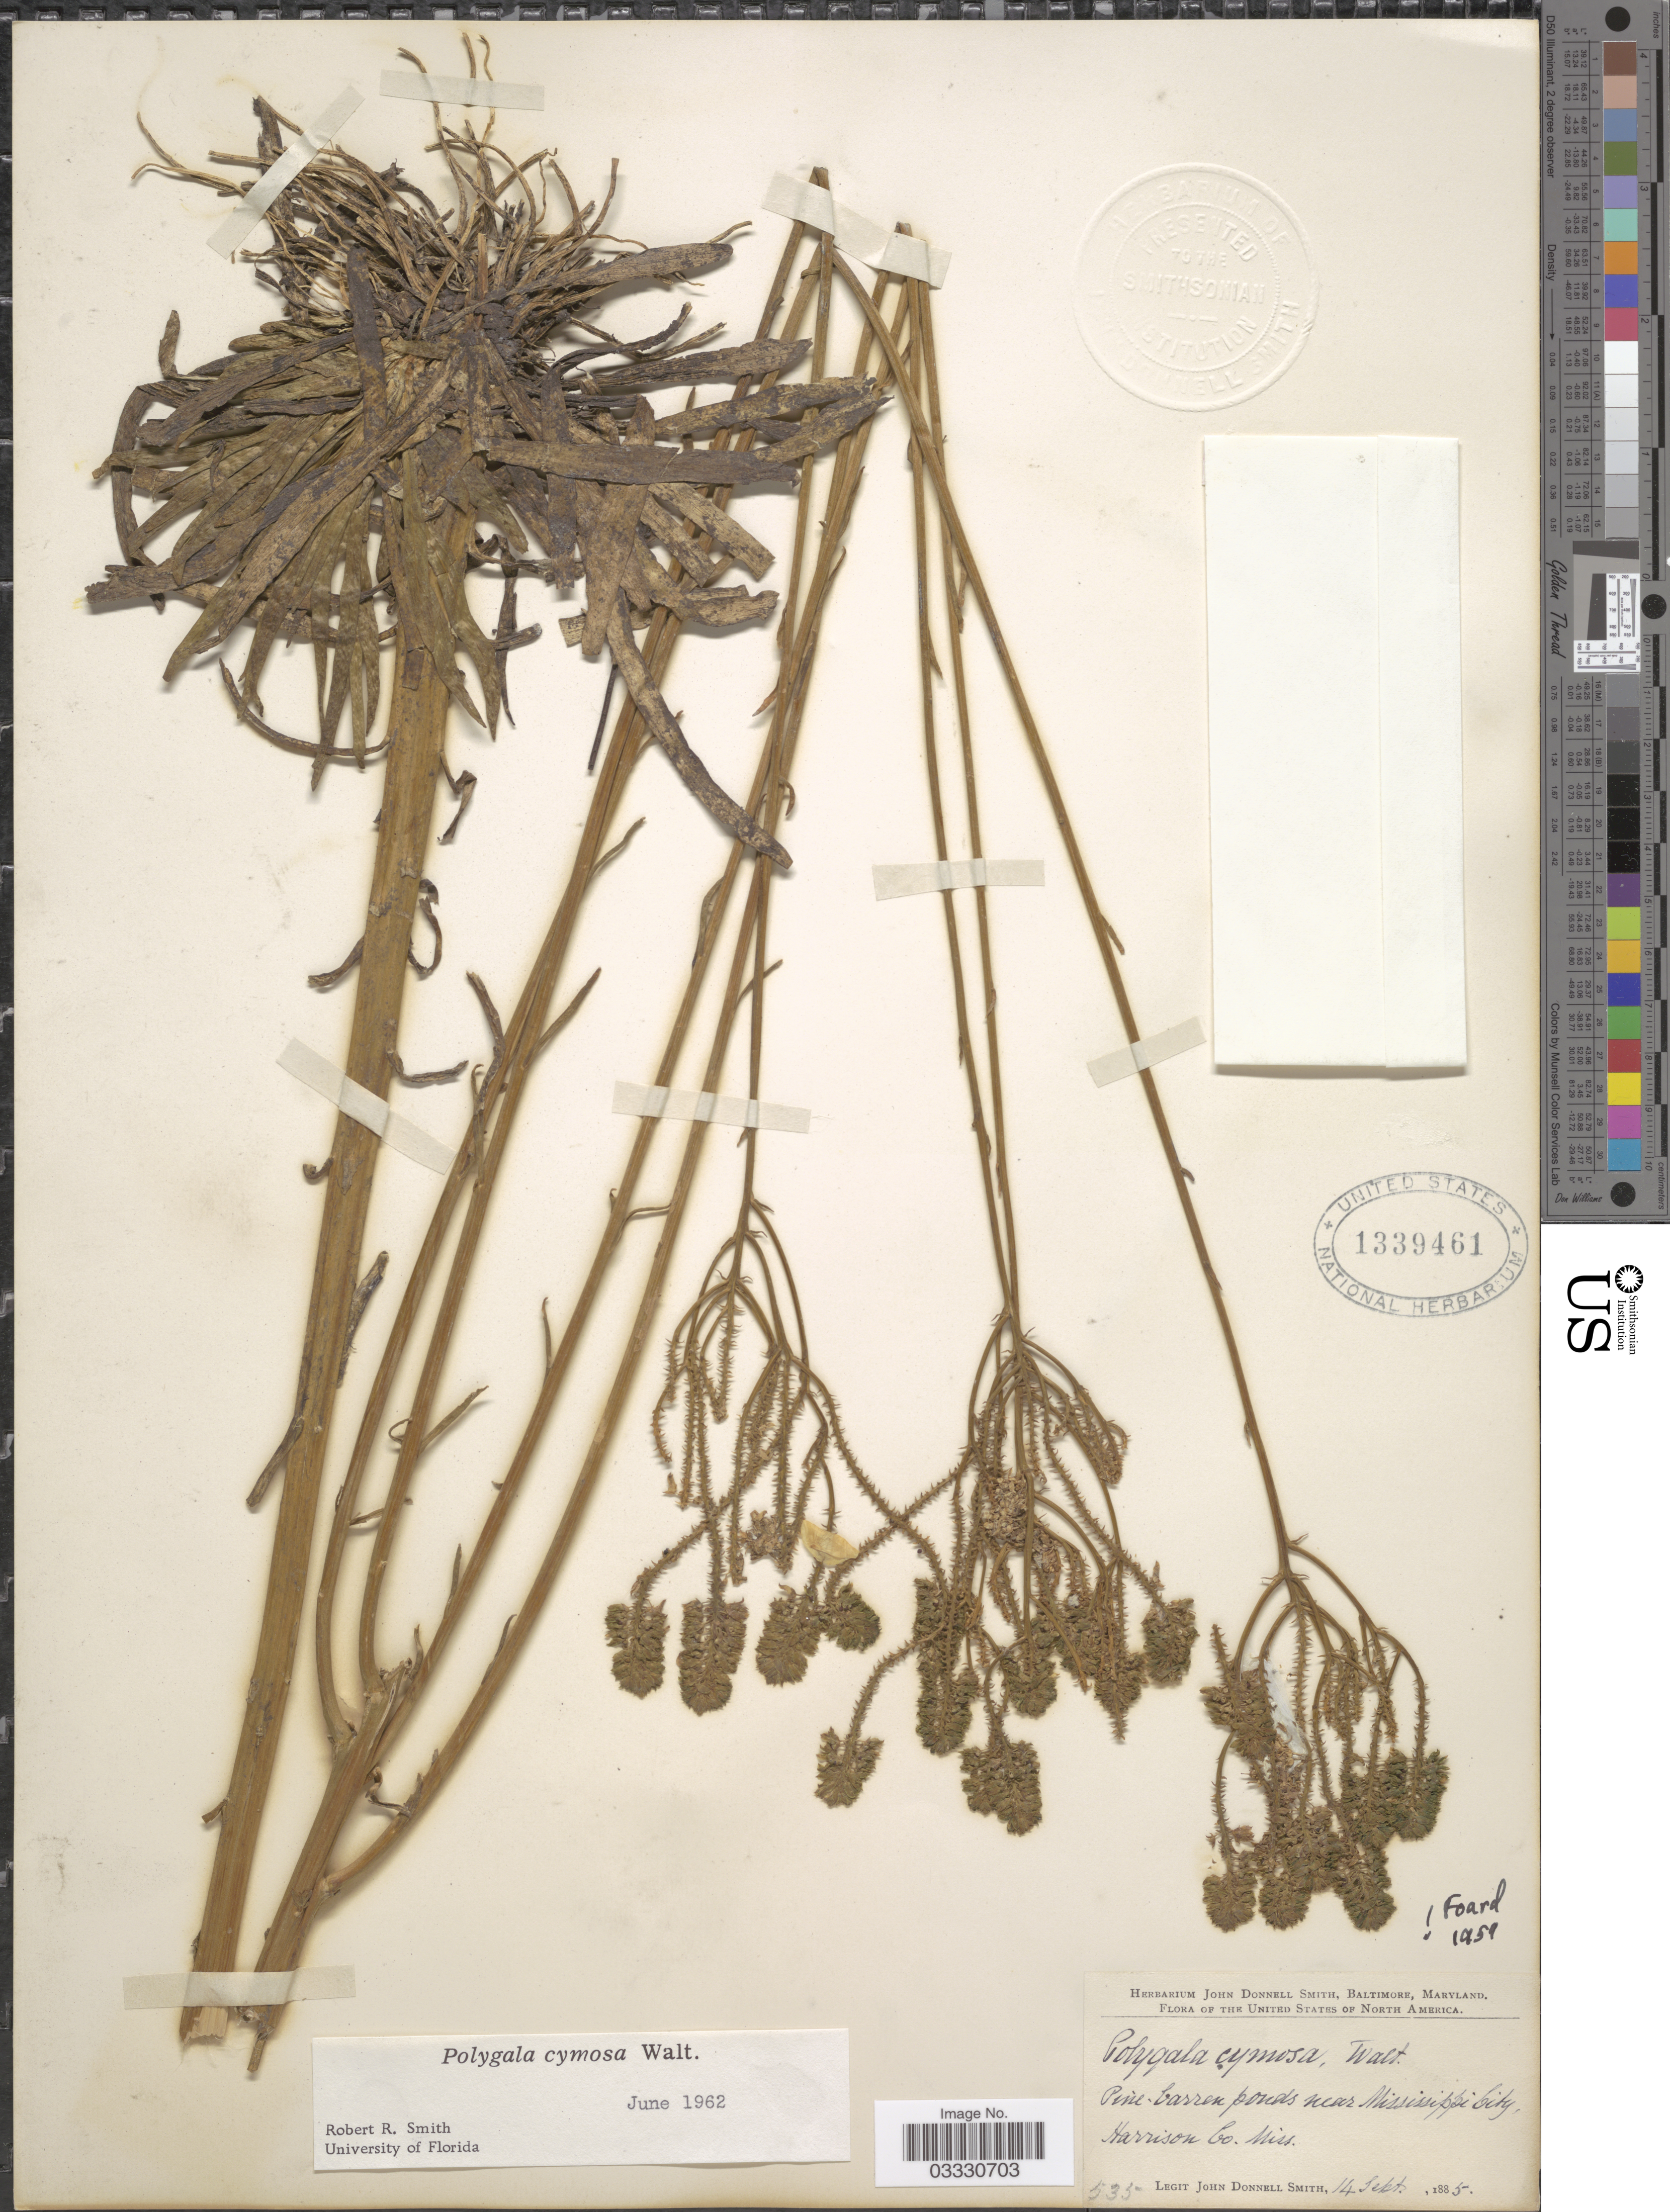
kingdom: Plantae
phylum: Tracheophyta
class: Magnoliopsida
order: Fabales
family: Polygalaceae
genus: Polygala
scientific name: Polygala cymosa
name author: Walter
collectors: J. Donnell Smith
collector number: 535?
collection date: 1885-09-14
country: United States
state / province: Mississippi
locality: Pine barrens ponds near Mississippi City, Harrison Co.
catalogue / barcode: US 1339461